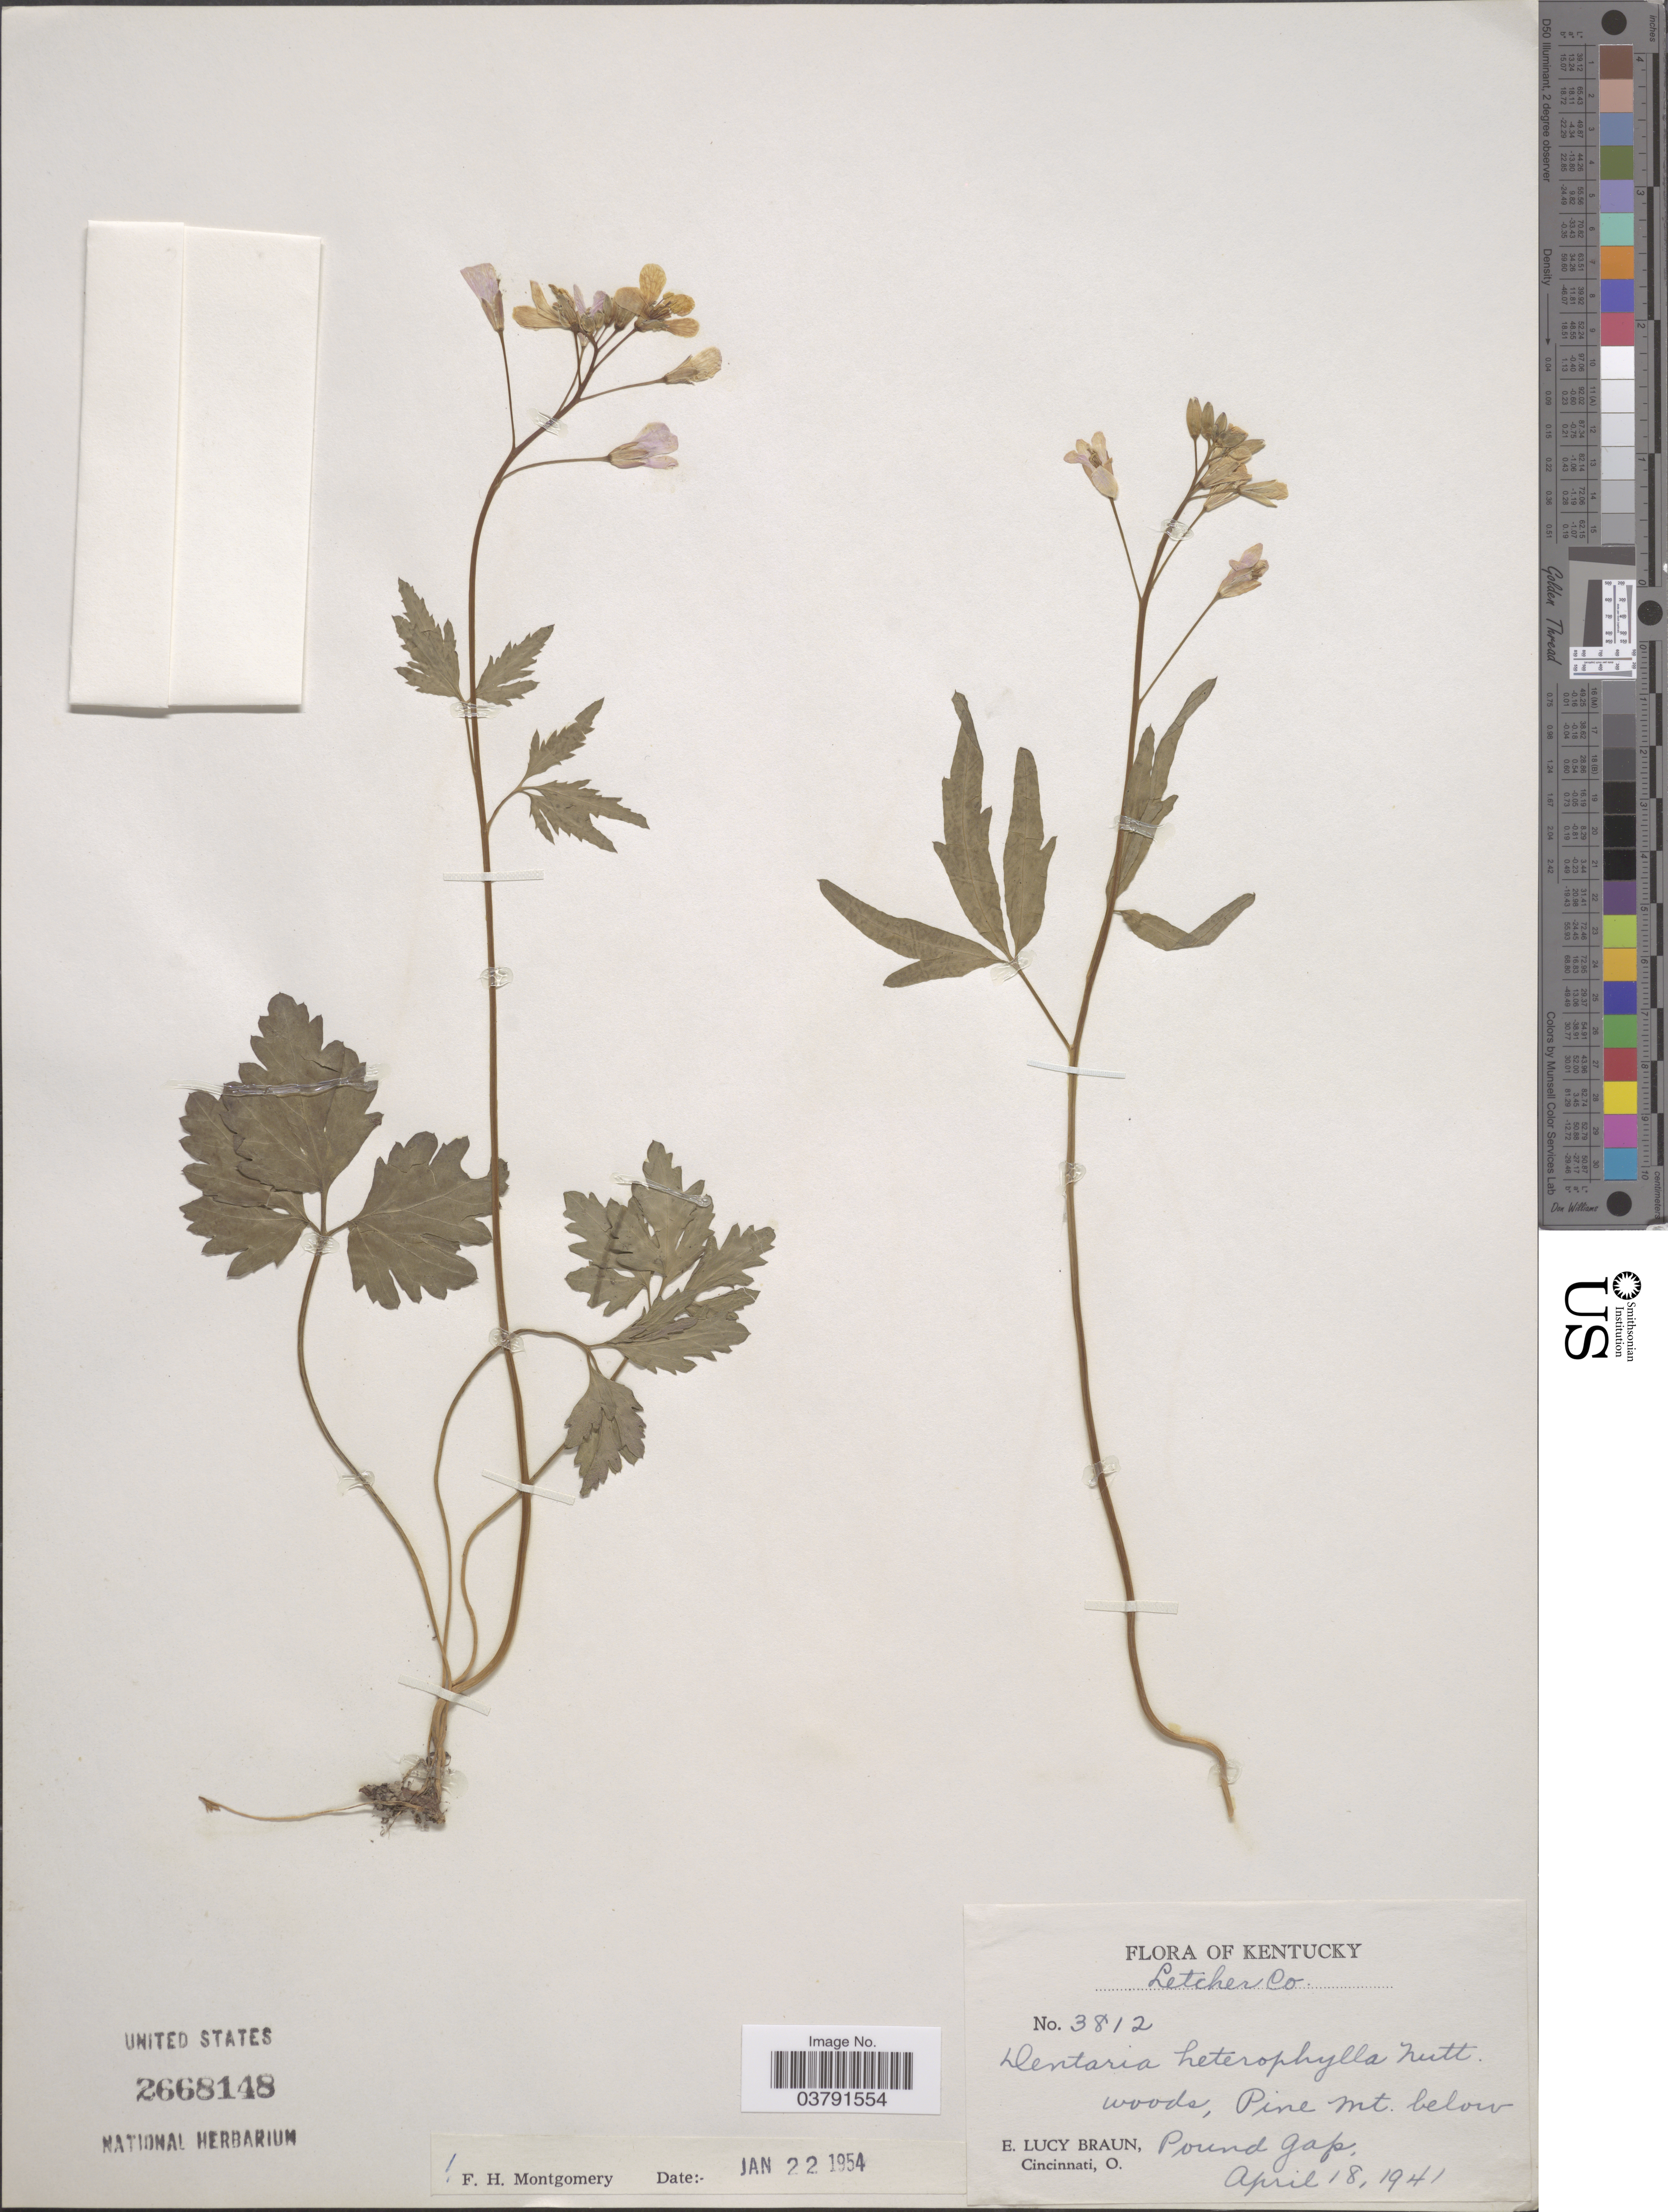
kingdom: Plantae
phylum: Tracheophyta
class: Magnoliopsida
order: Brassicales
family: Brassicaceae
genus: Dentaria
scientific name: Dentaria heterophylla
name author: Nutt.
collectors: E. L. Braun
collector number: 3812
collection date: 1941-04-18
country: United States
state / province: Kentucky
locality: Letcher Co. Pine Mt. below Pound Gap.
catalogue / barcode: US 2668148